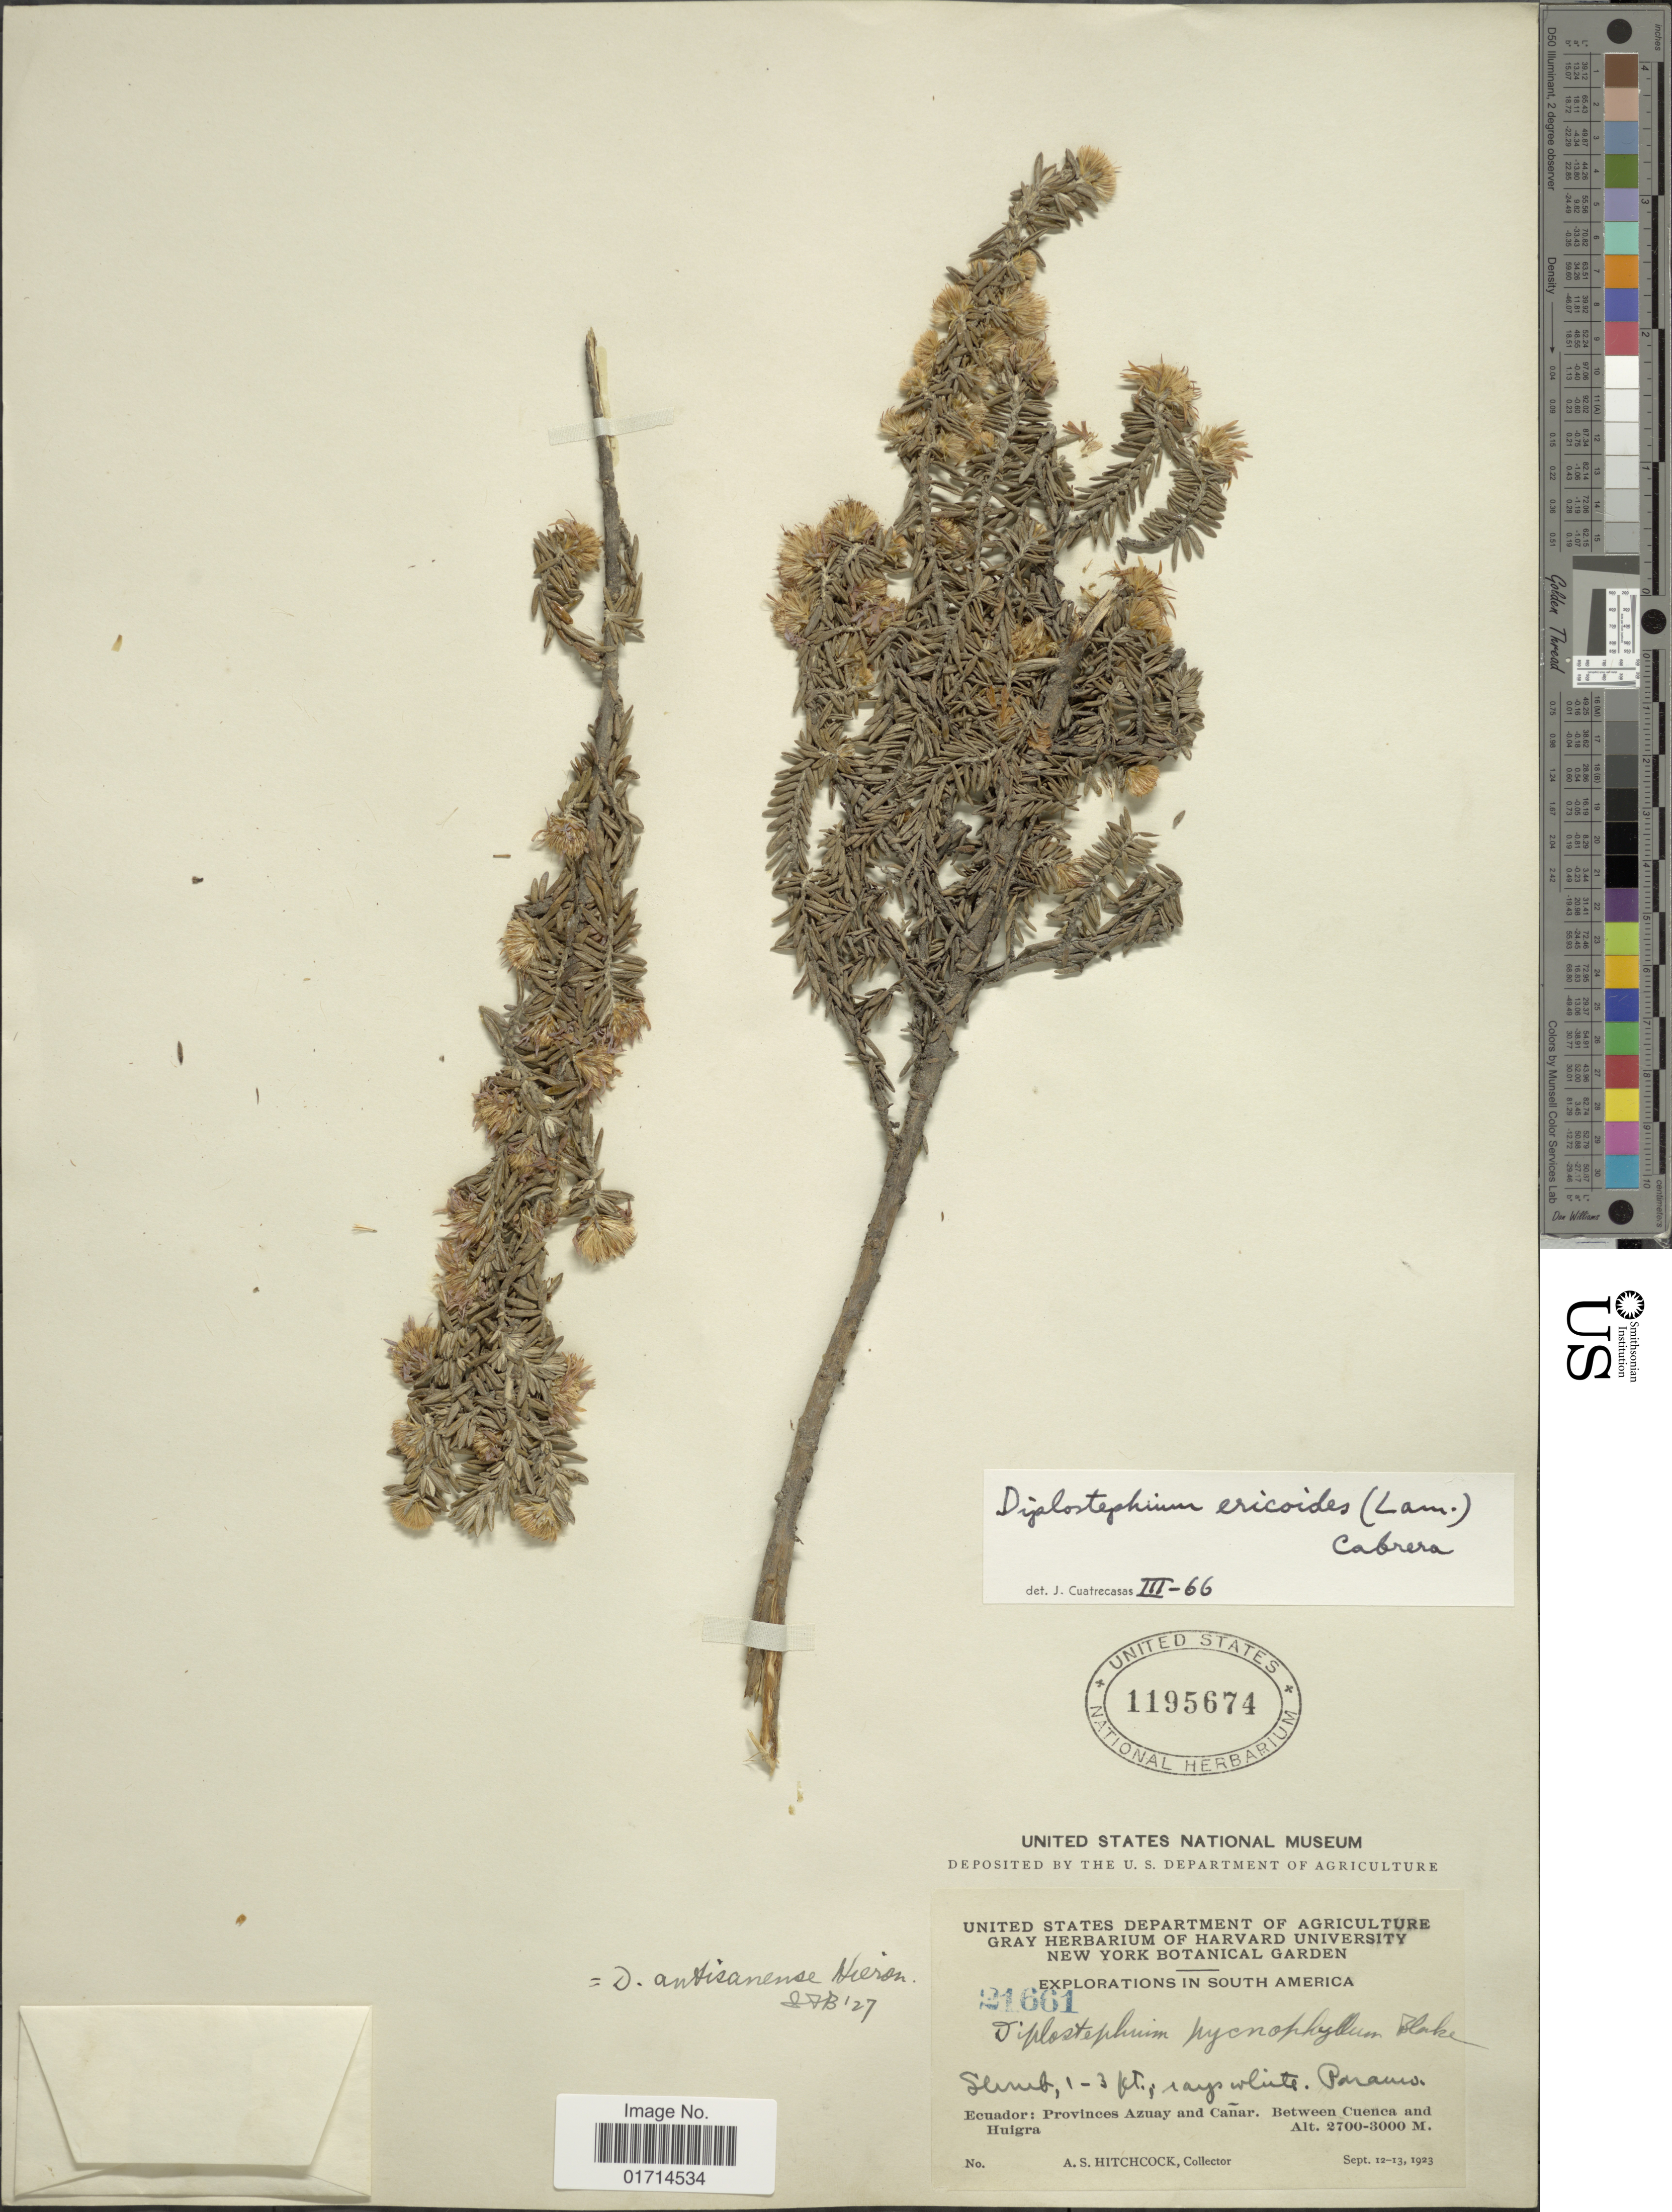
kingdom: Plantae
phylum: Tracheophyta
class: Magnoliopsida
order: Asterales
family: Asteraceae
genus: Diplostephium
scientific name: Diplostephium ericoides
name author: (Lam.) Cabrera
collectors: A. S. Hitchcock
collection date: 1923-09-12/1923-09-13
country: Ecuador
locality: Provinces Azuay and Canar, between Cuenca and Huigra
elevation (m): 2700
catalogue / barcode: US 1195674